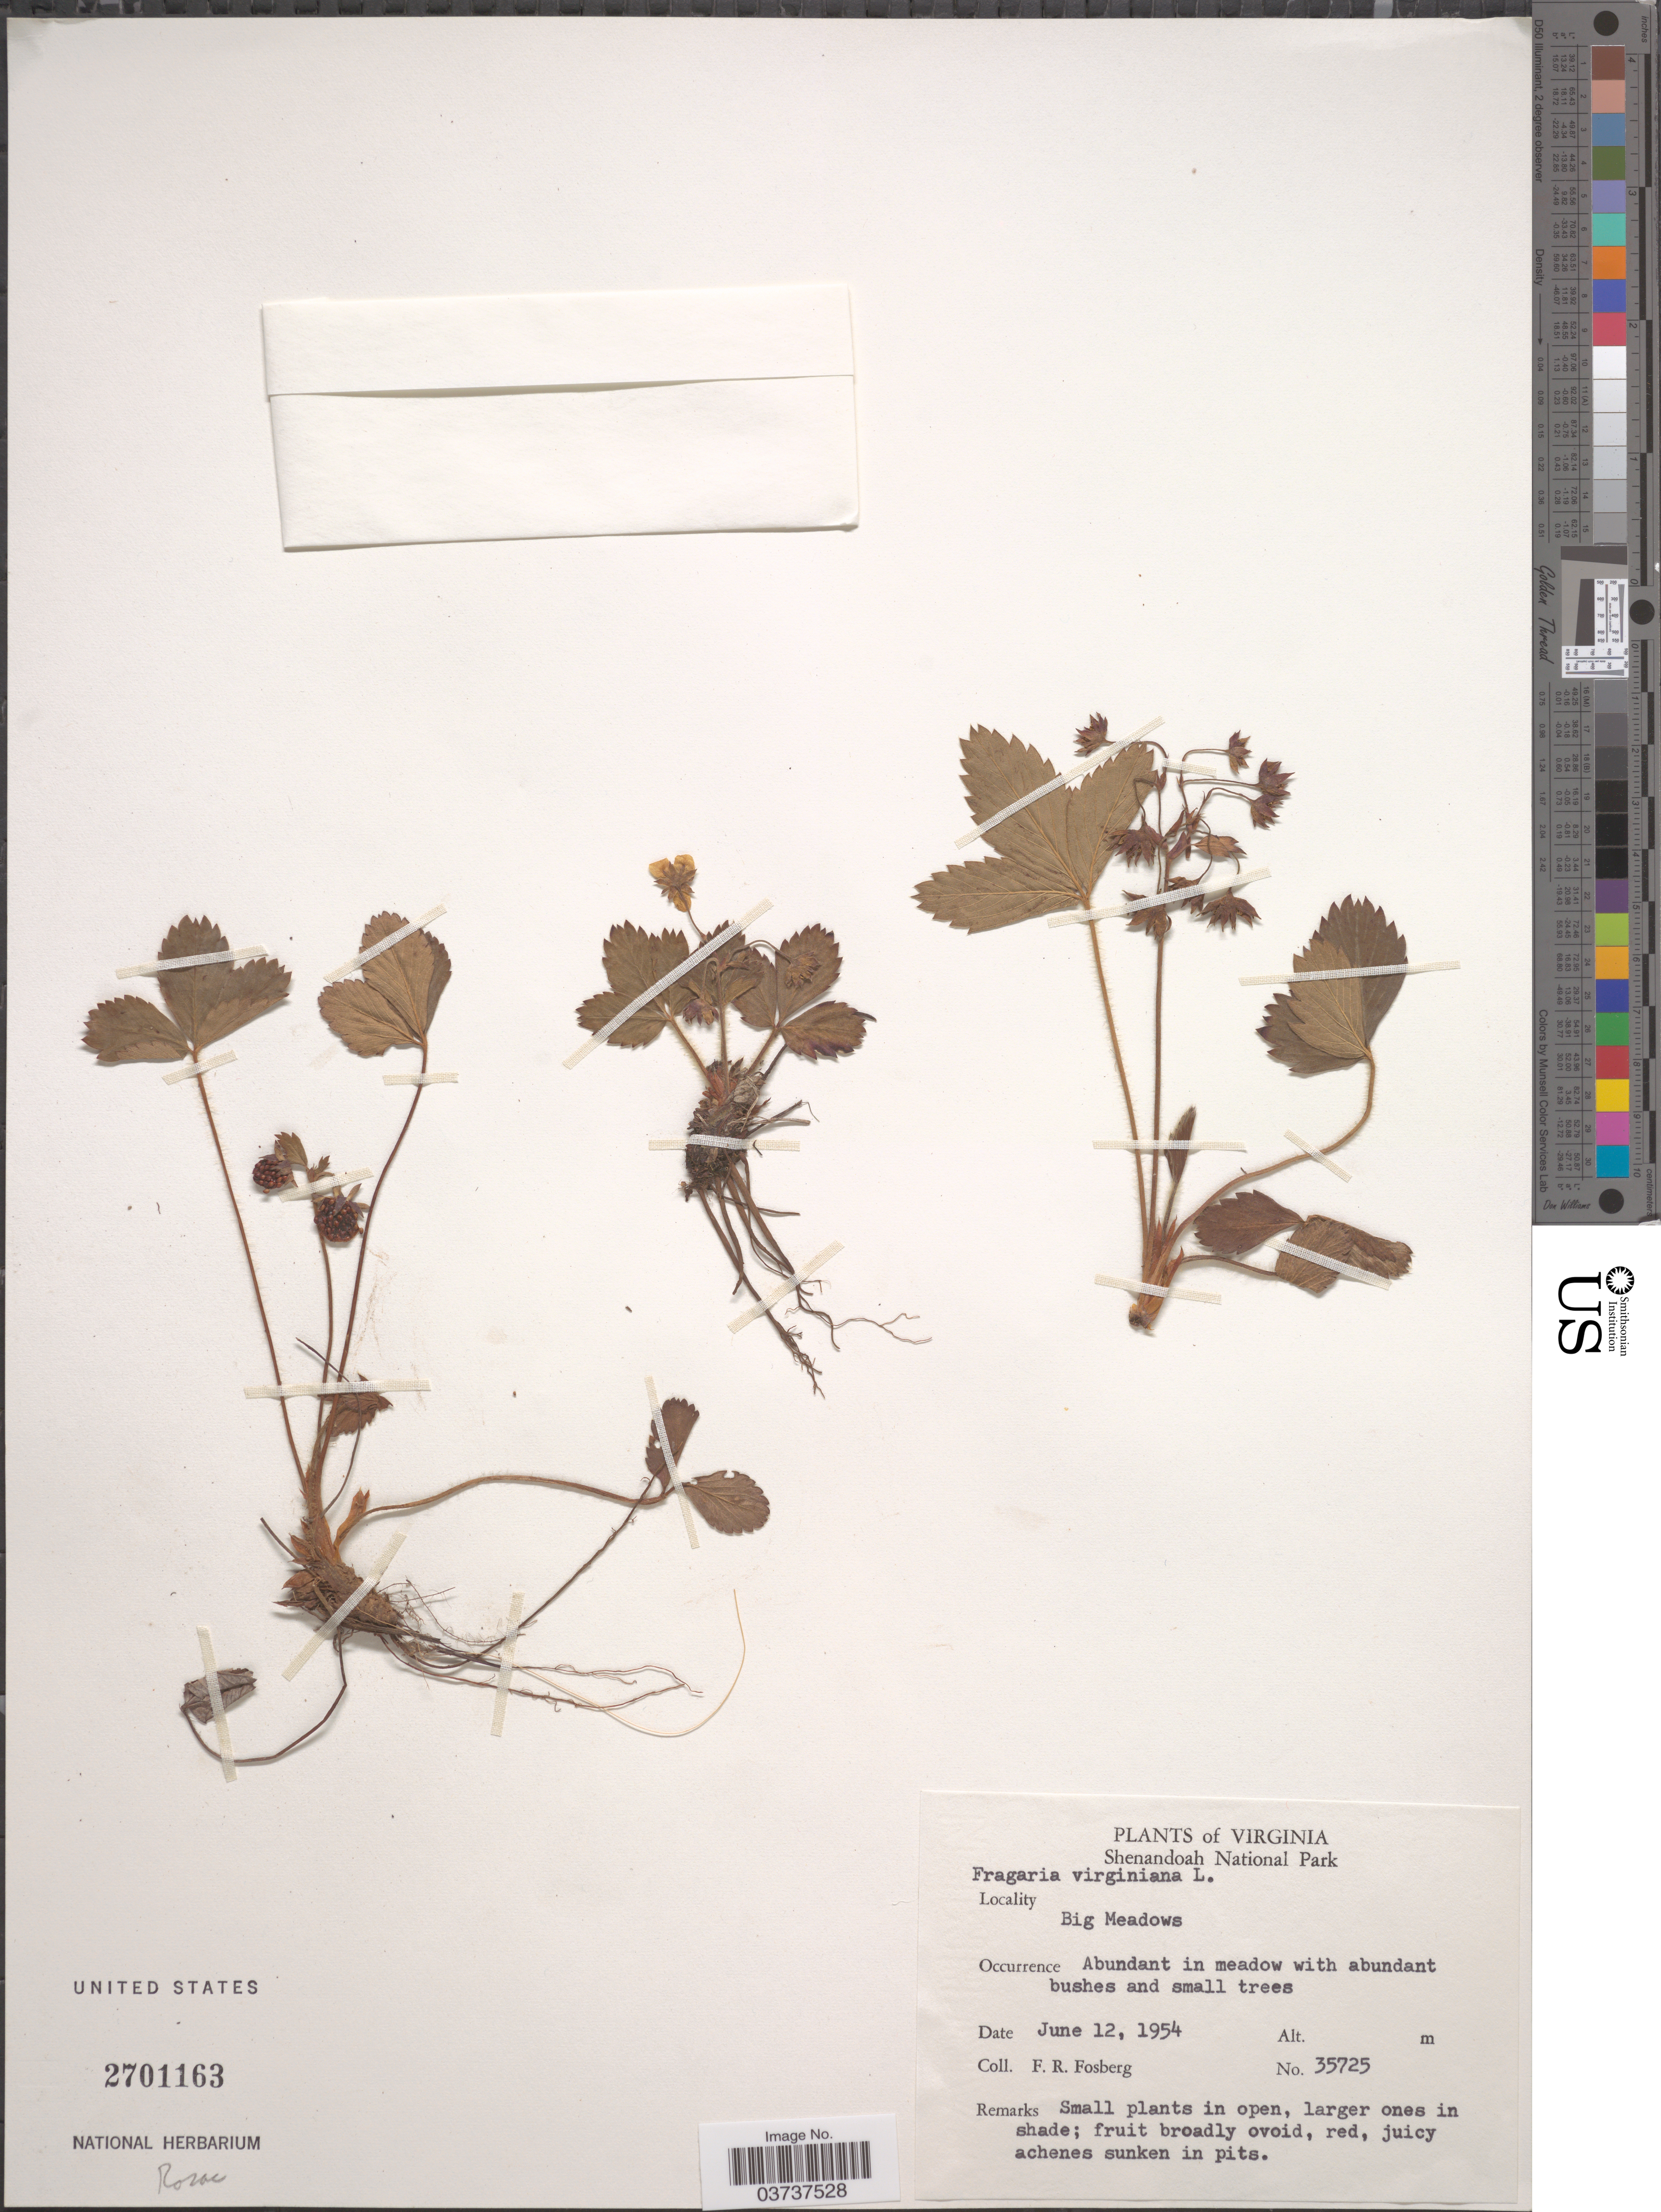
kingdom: Plantae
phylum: Tracheophyta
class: Magnoliopsida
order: Rosales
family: Rosaceae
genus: Fragaria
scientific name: Fragaria virginiana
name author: Mill.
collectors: F. R. Fosberg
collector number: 35725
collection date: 1954-06-12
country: United States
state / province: Virginia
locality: Shenandoah National Park. Big Meadows.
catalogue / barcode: US 2701163